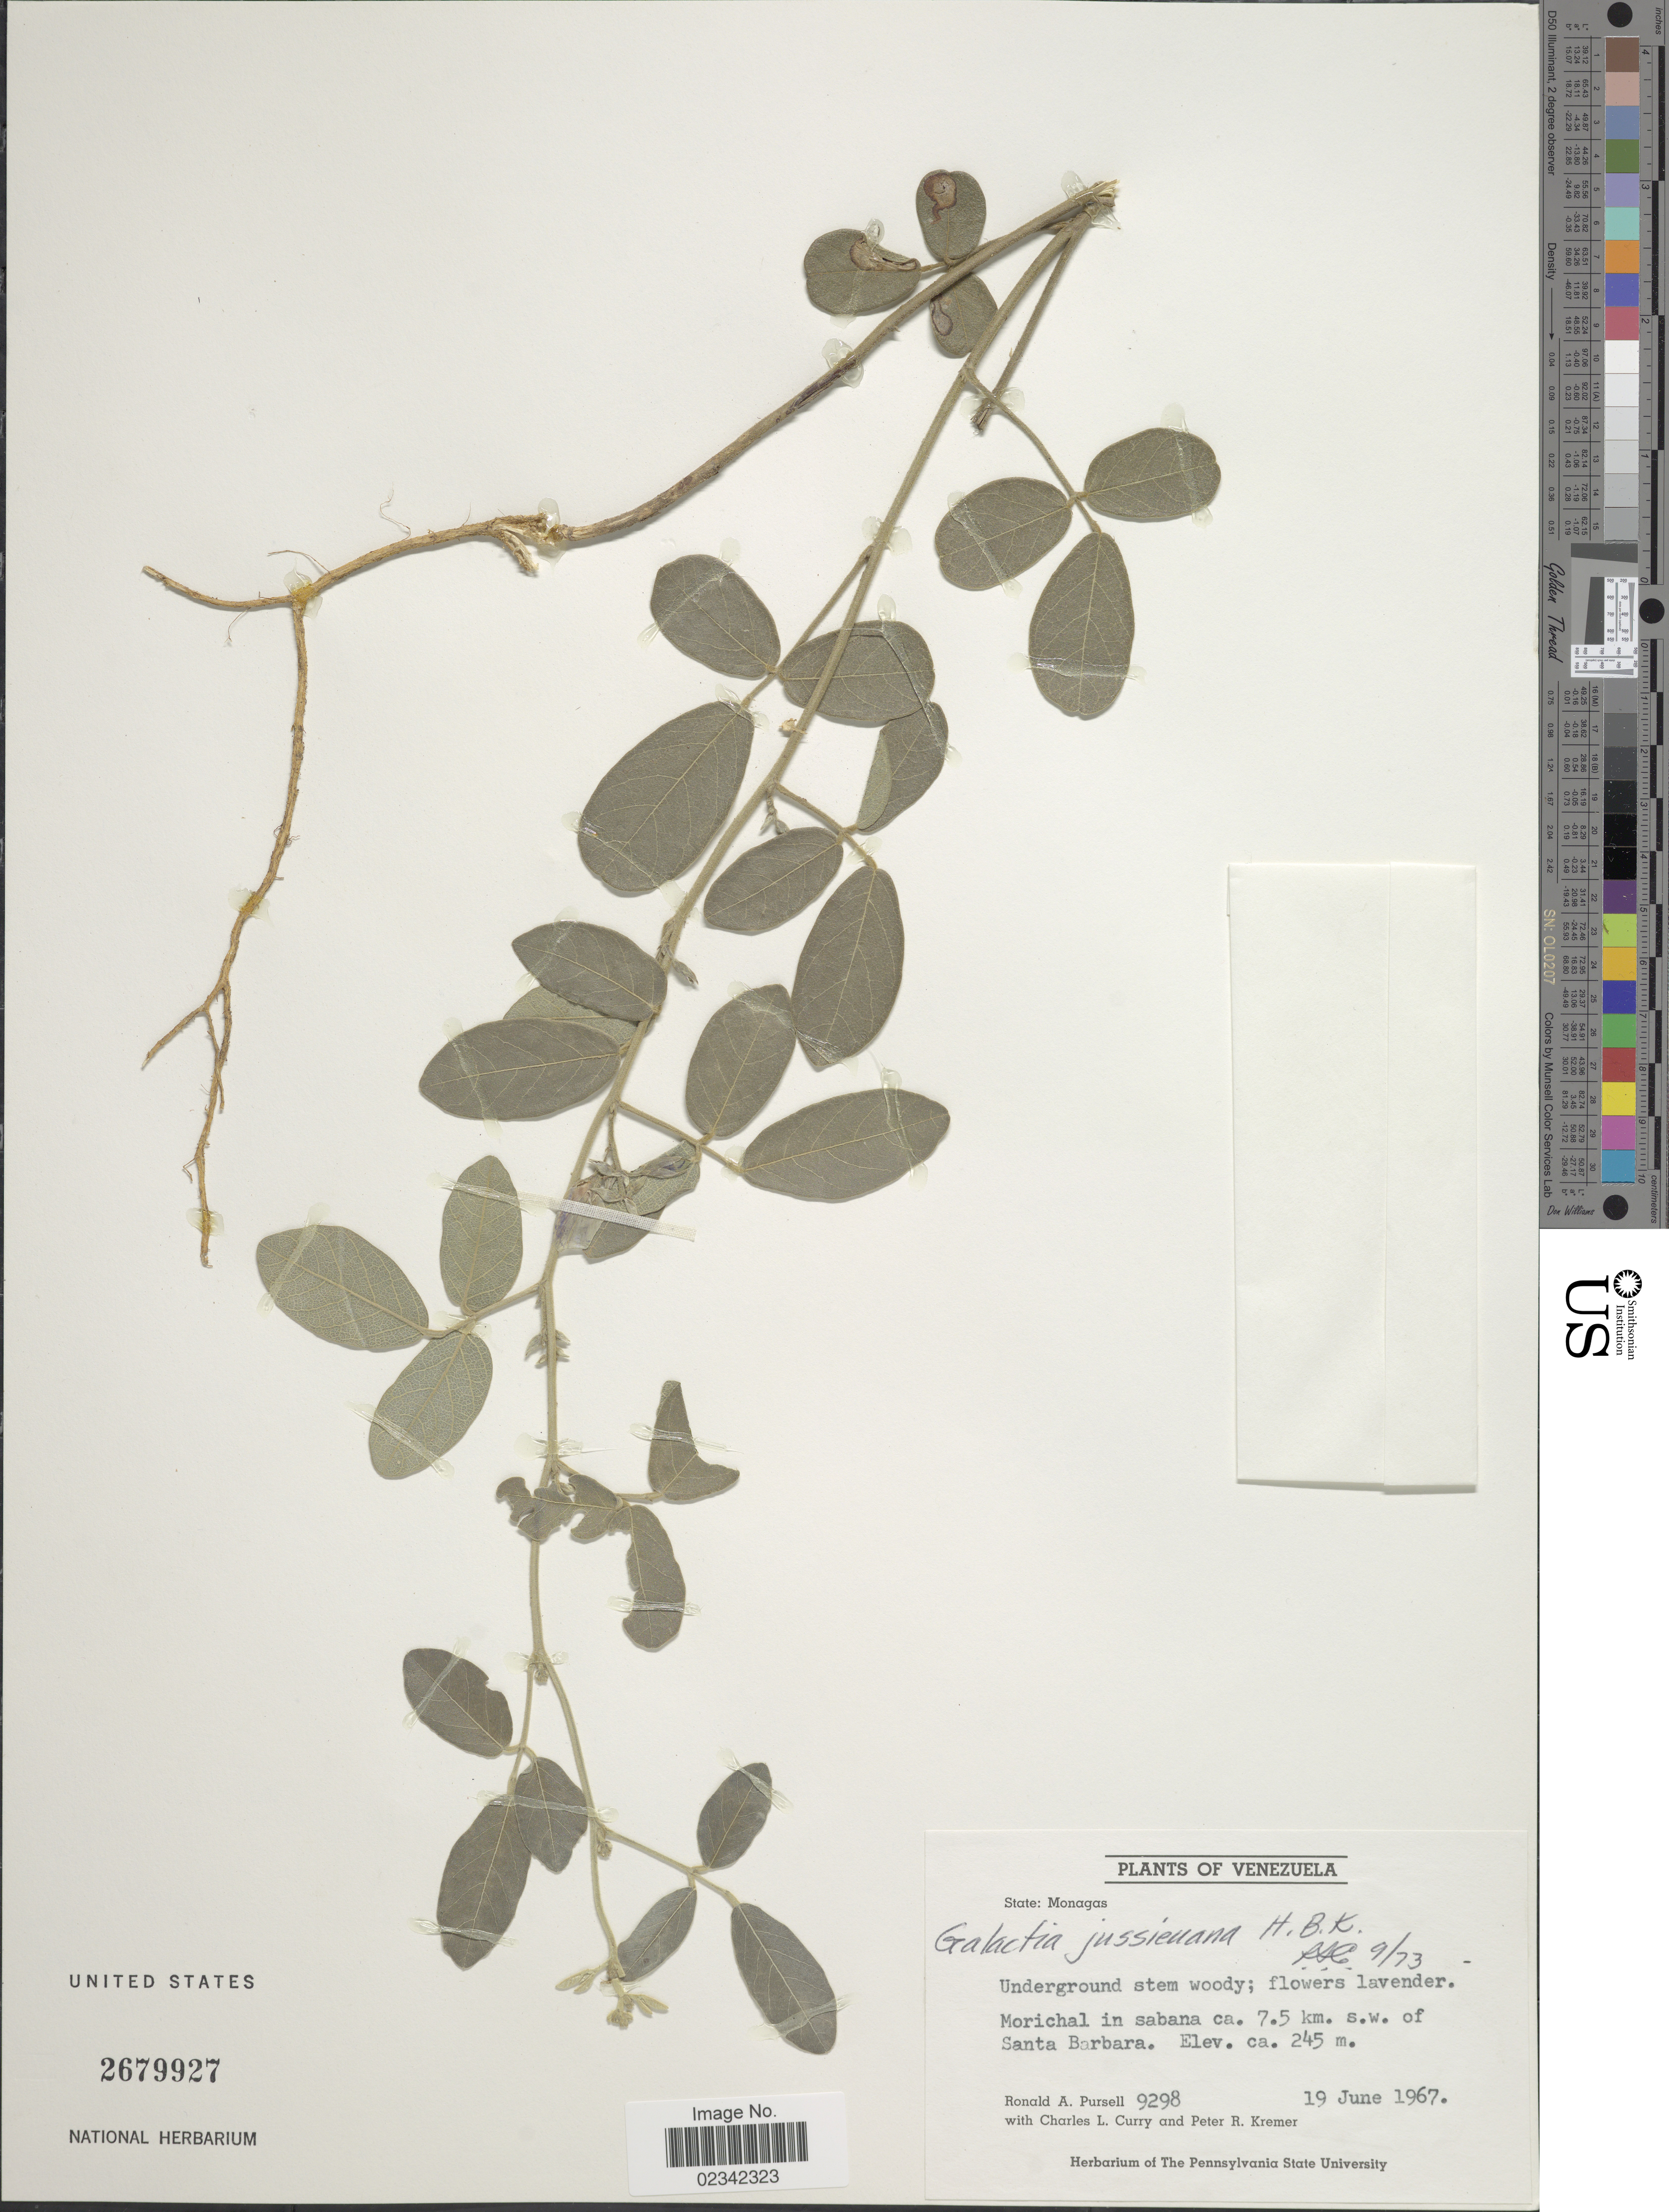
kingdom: Plantae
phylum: Tracheophyta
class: Magnoliopsida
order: Fabales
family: Fabaceae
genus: Galactia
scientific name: Galactia jussiaeana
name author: Kunth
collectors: R. A. Pursell, C. L. Curry & P. Kremer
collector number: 9298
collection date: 1967-06-19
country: Venezuela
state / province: Monagas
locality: Morichal in sabana in ca. 7.5 km. s.w. of Santa Barbara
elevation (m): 245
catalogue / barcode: US 2679927